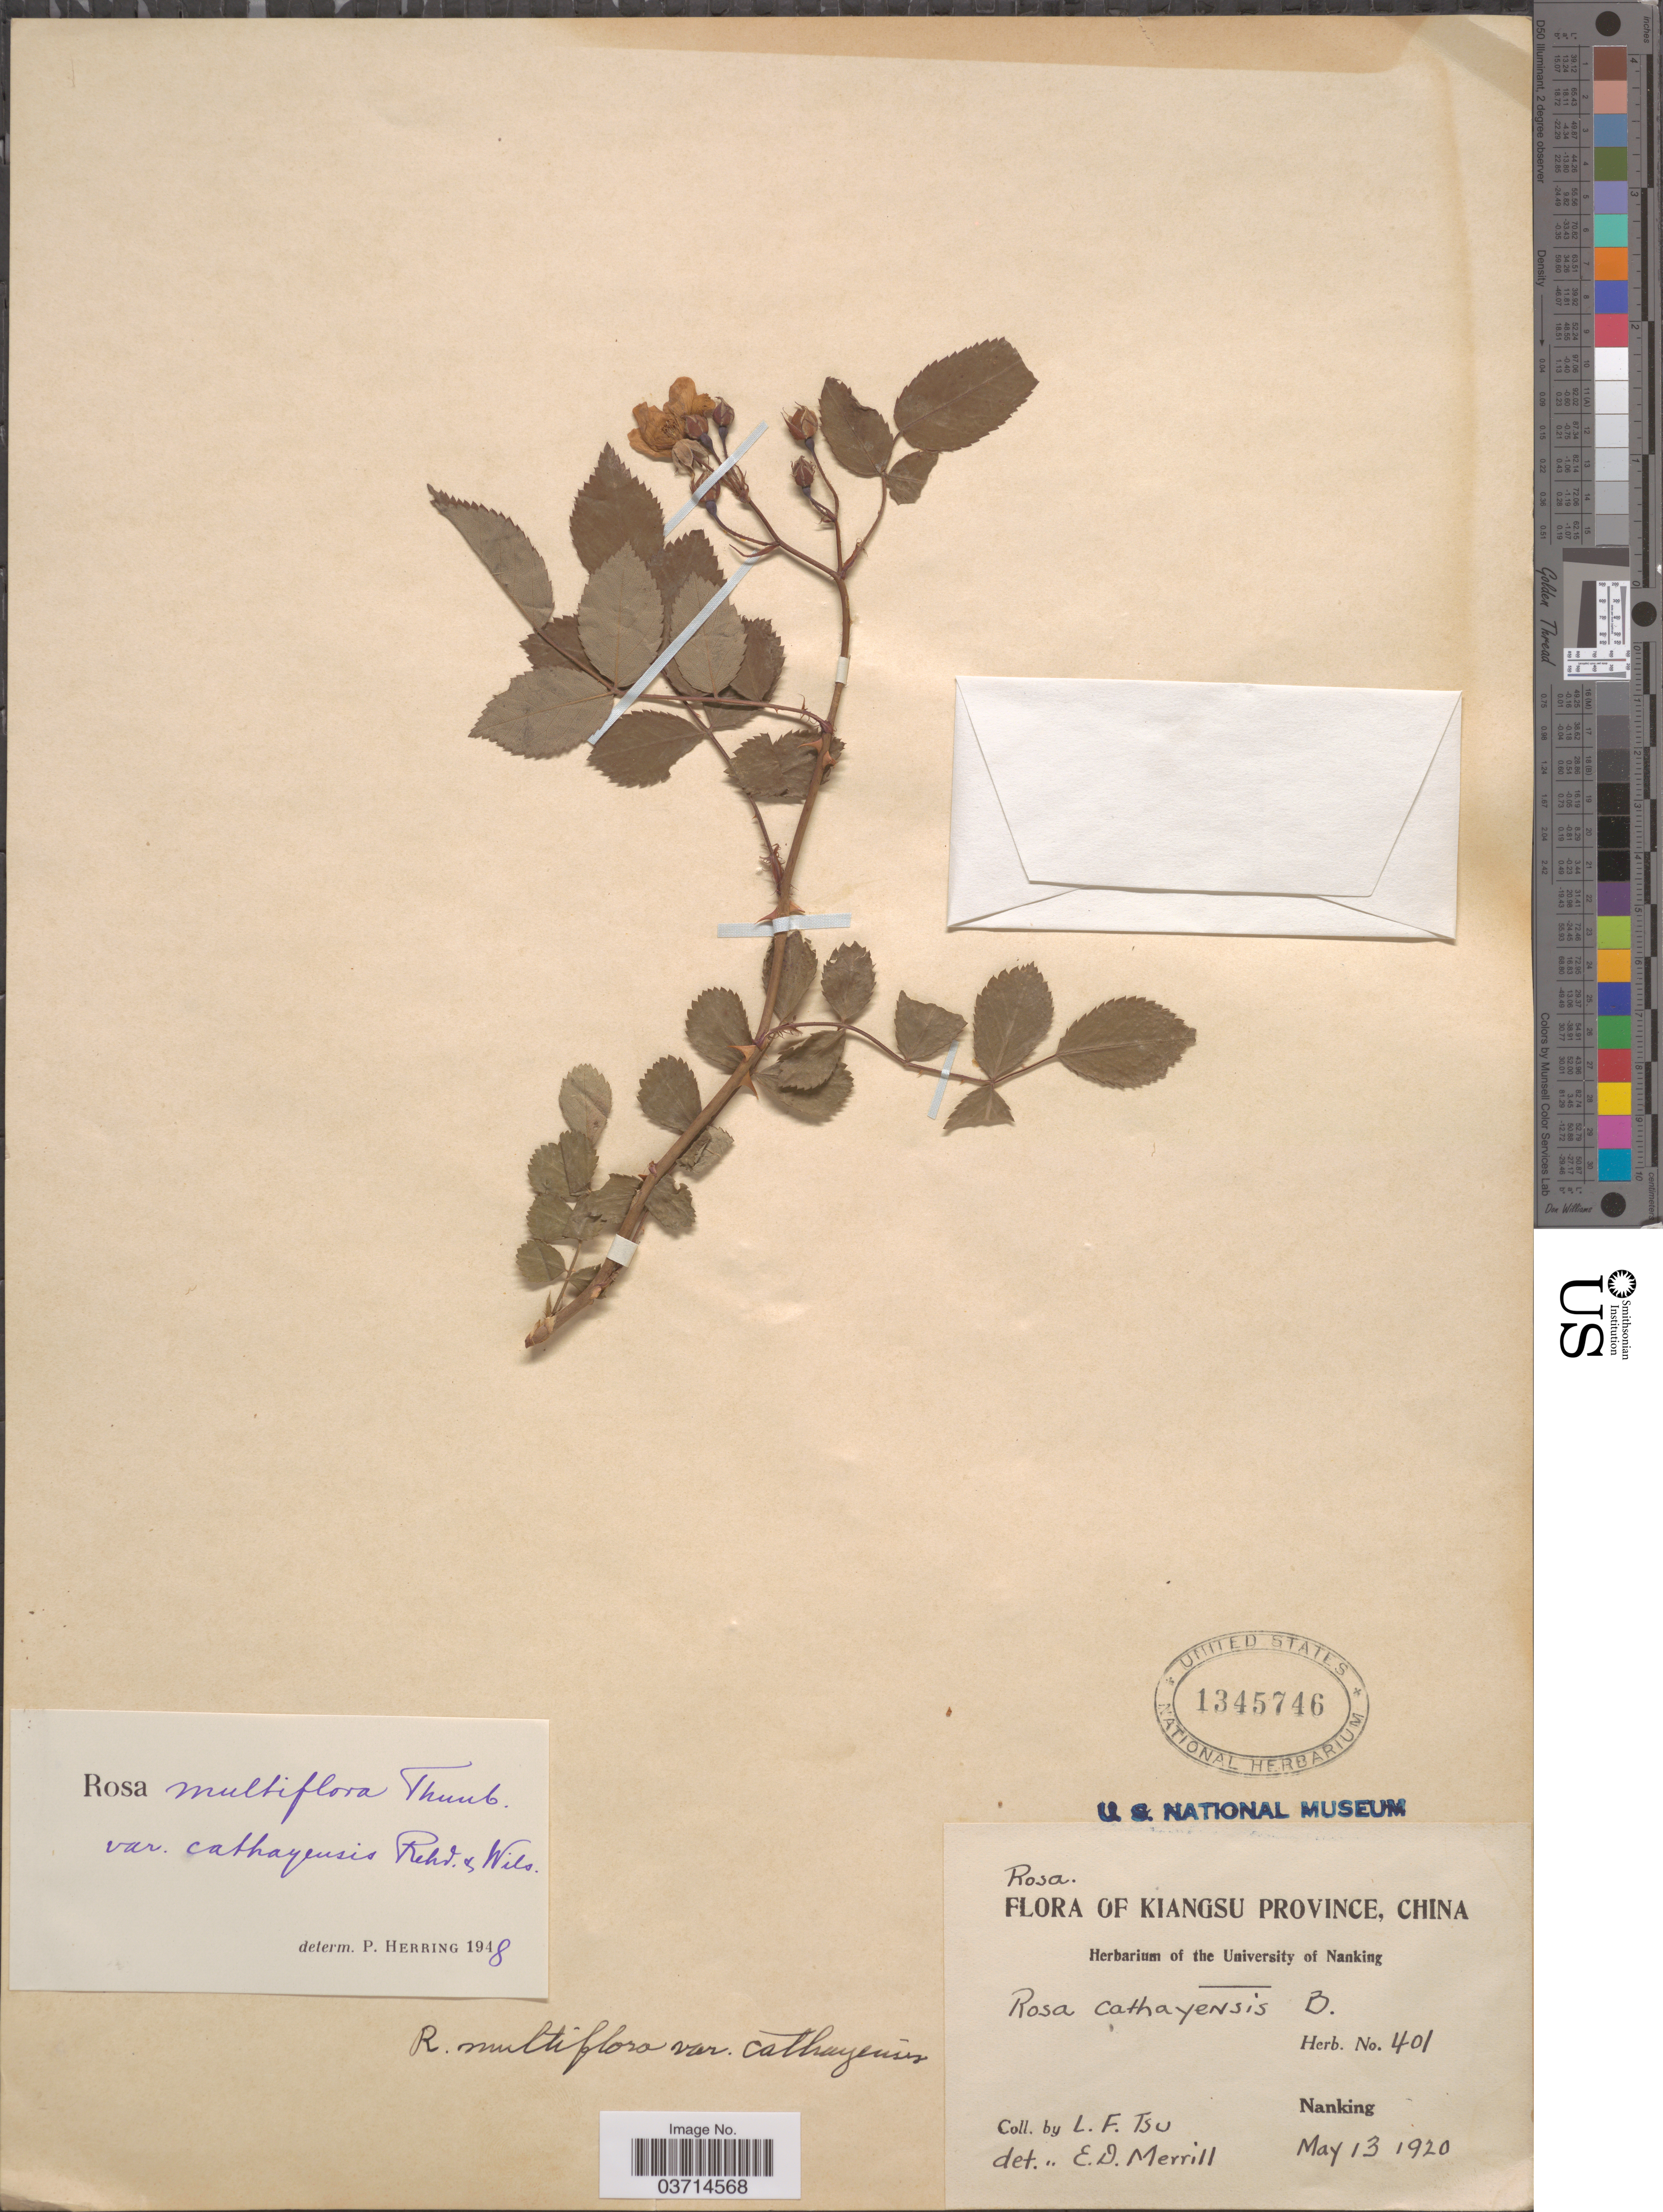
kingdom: Plantae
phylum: Tracheophyta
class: Magnoliopsida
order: Rosales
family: Rosaceae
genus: Rosa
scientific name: Rosa multiflora var. cathayensis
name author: Rehder & E.H. Wilson in Sarg.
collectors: L. Tsu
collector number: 401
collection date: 1920-05-13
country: China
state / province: Jiangsu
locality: Kiangsu Province. Nanking.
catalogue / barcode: US 1345746